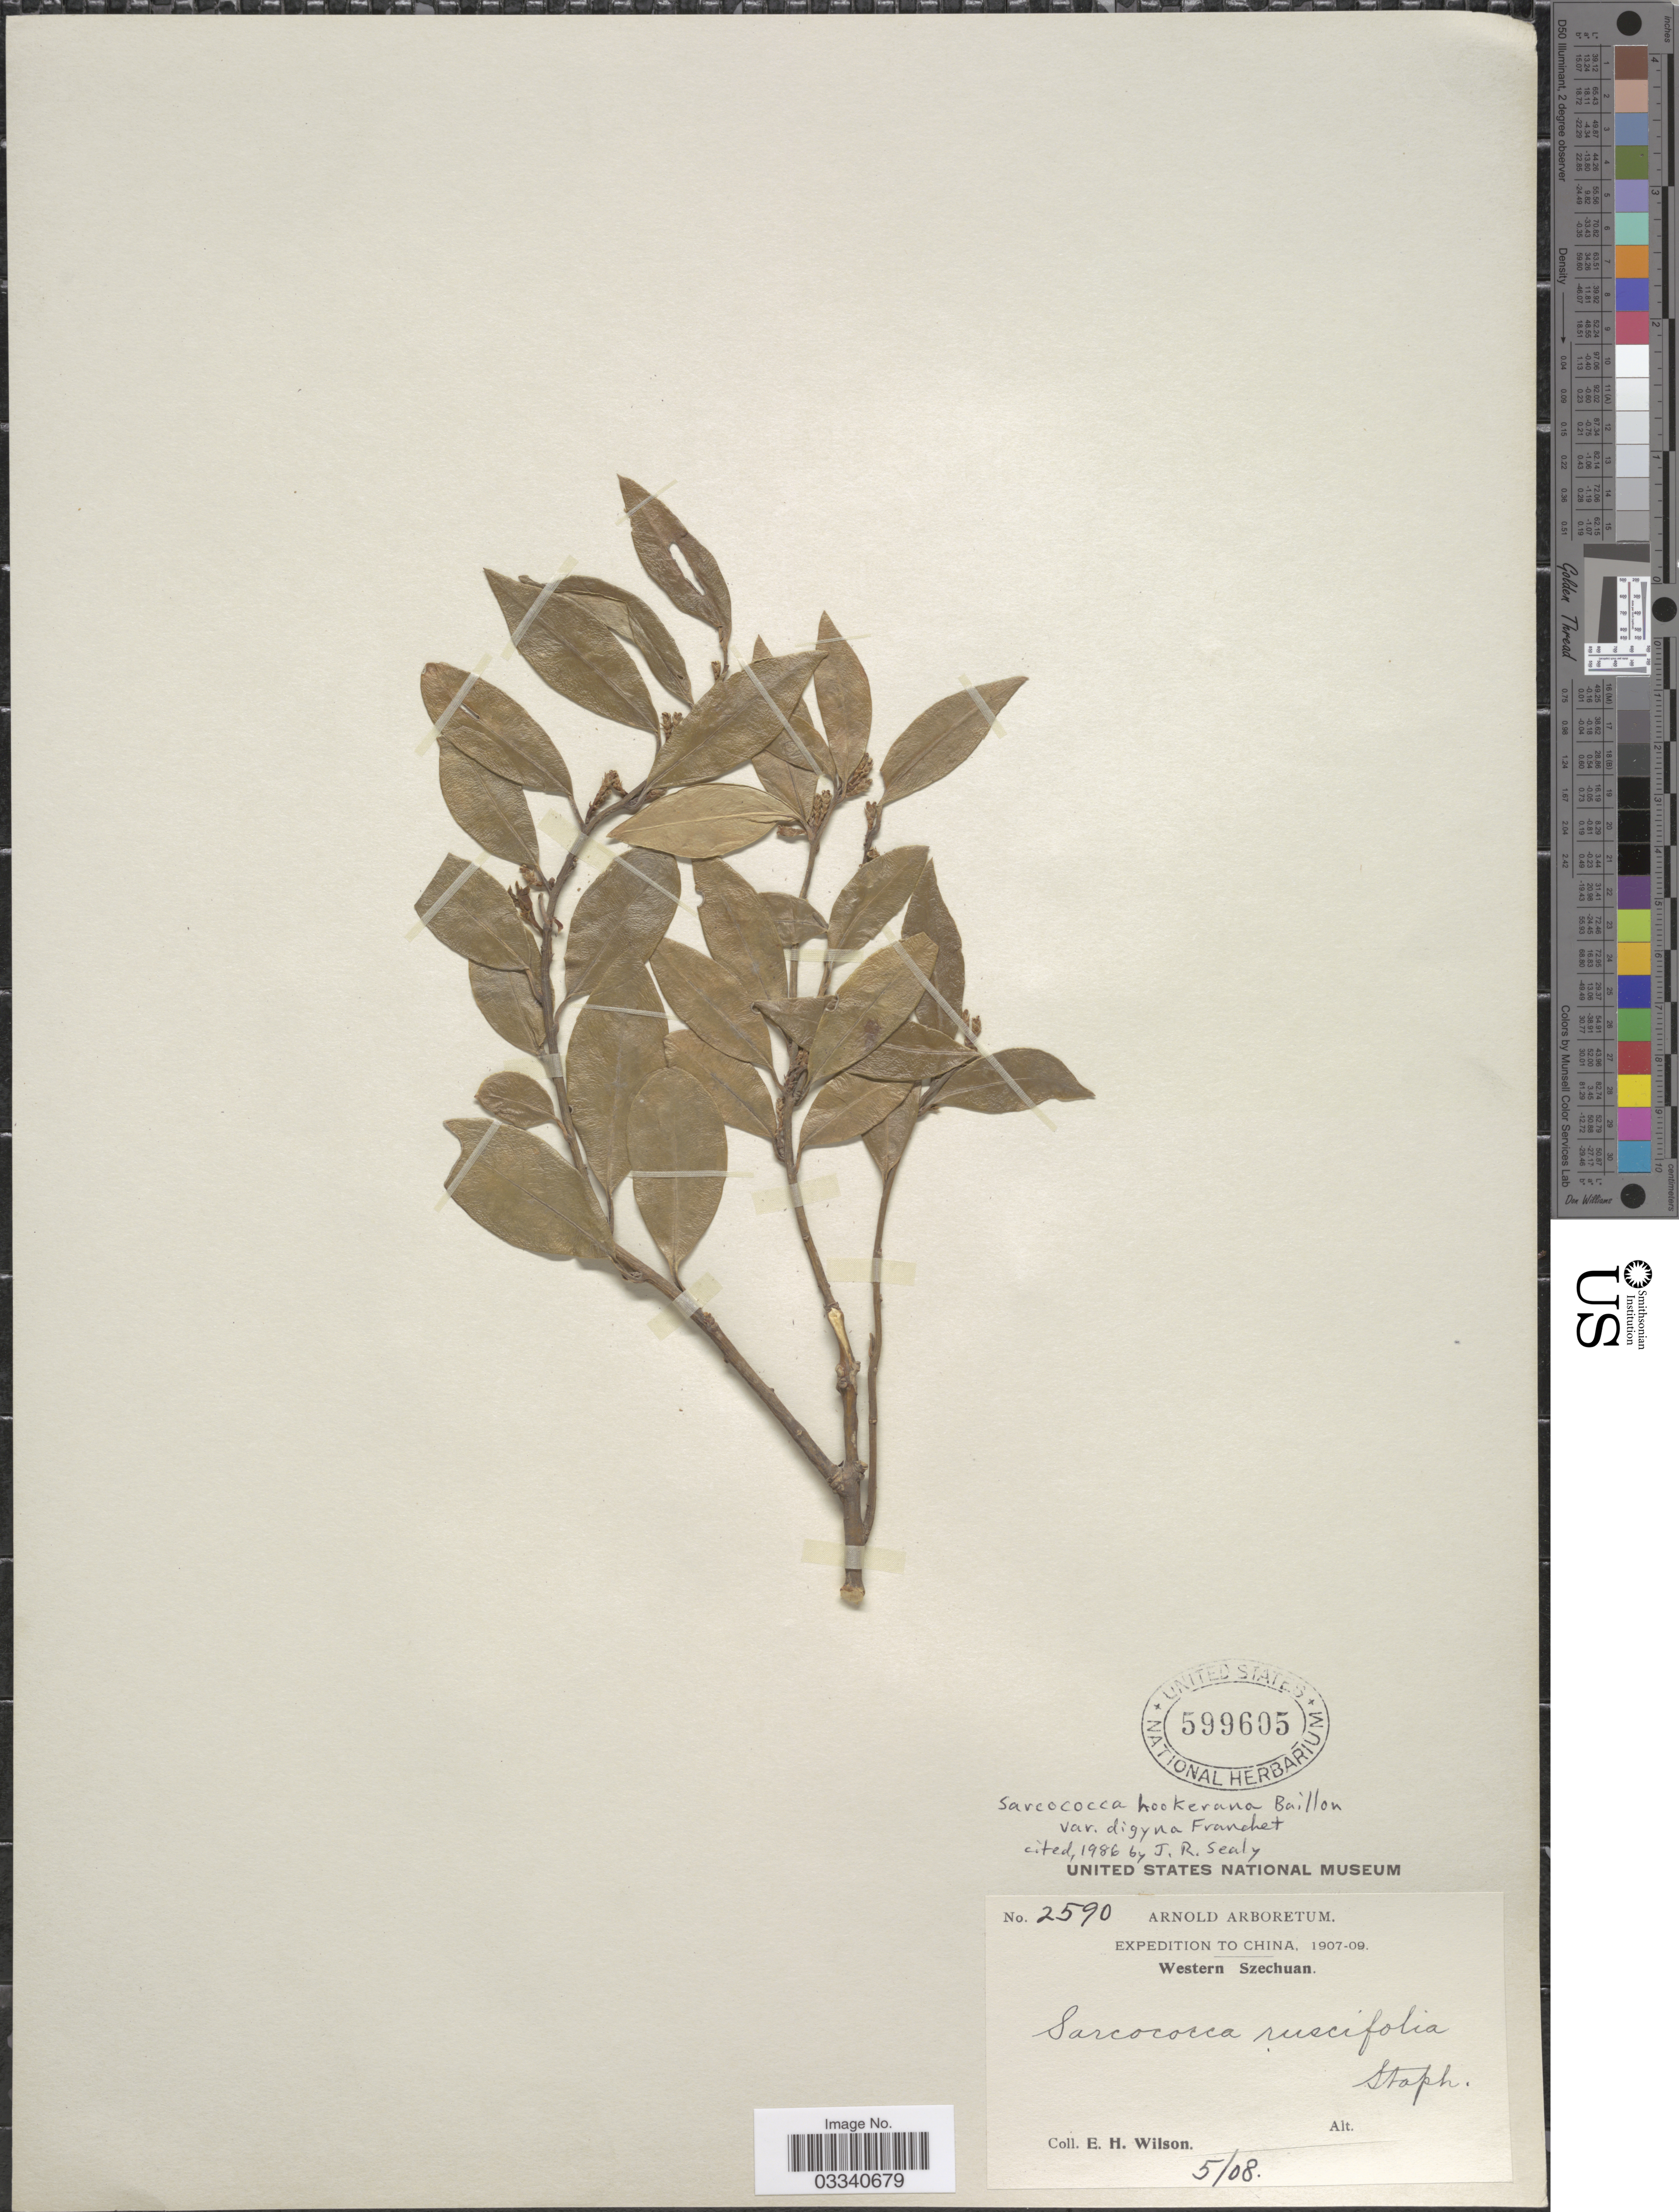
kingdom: Plantae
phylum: Tracheophyta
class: Magnoliopsida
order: Buxales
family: Buxaceae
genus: Sarcococca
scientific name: Sarcococca hookeriana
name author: Baill.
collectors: E. Wilson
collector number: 2590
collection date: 1908-05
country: China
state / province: Sichuan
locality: Western Szechuan.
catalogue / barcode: US 599605